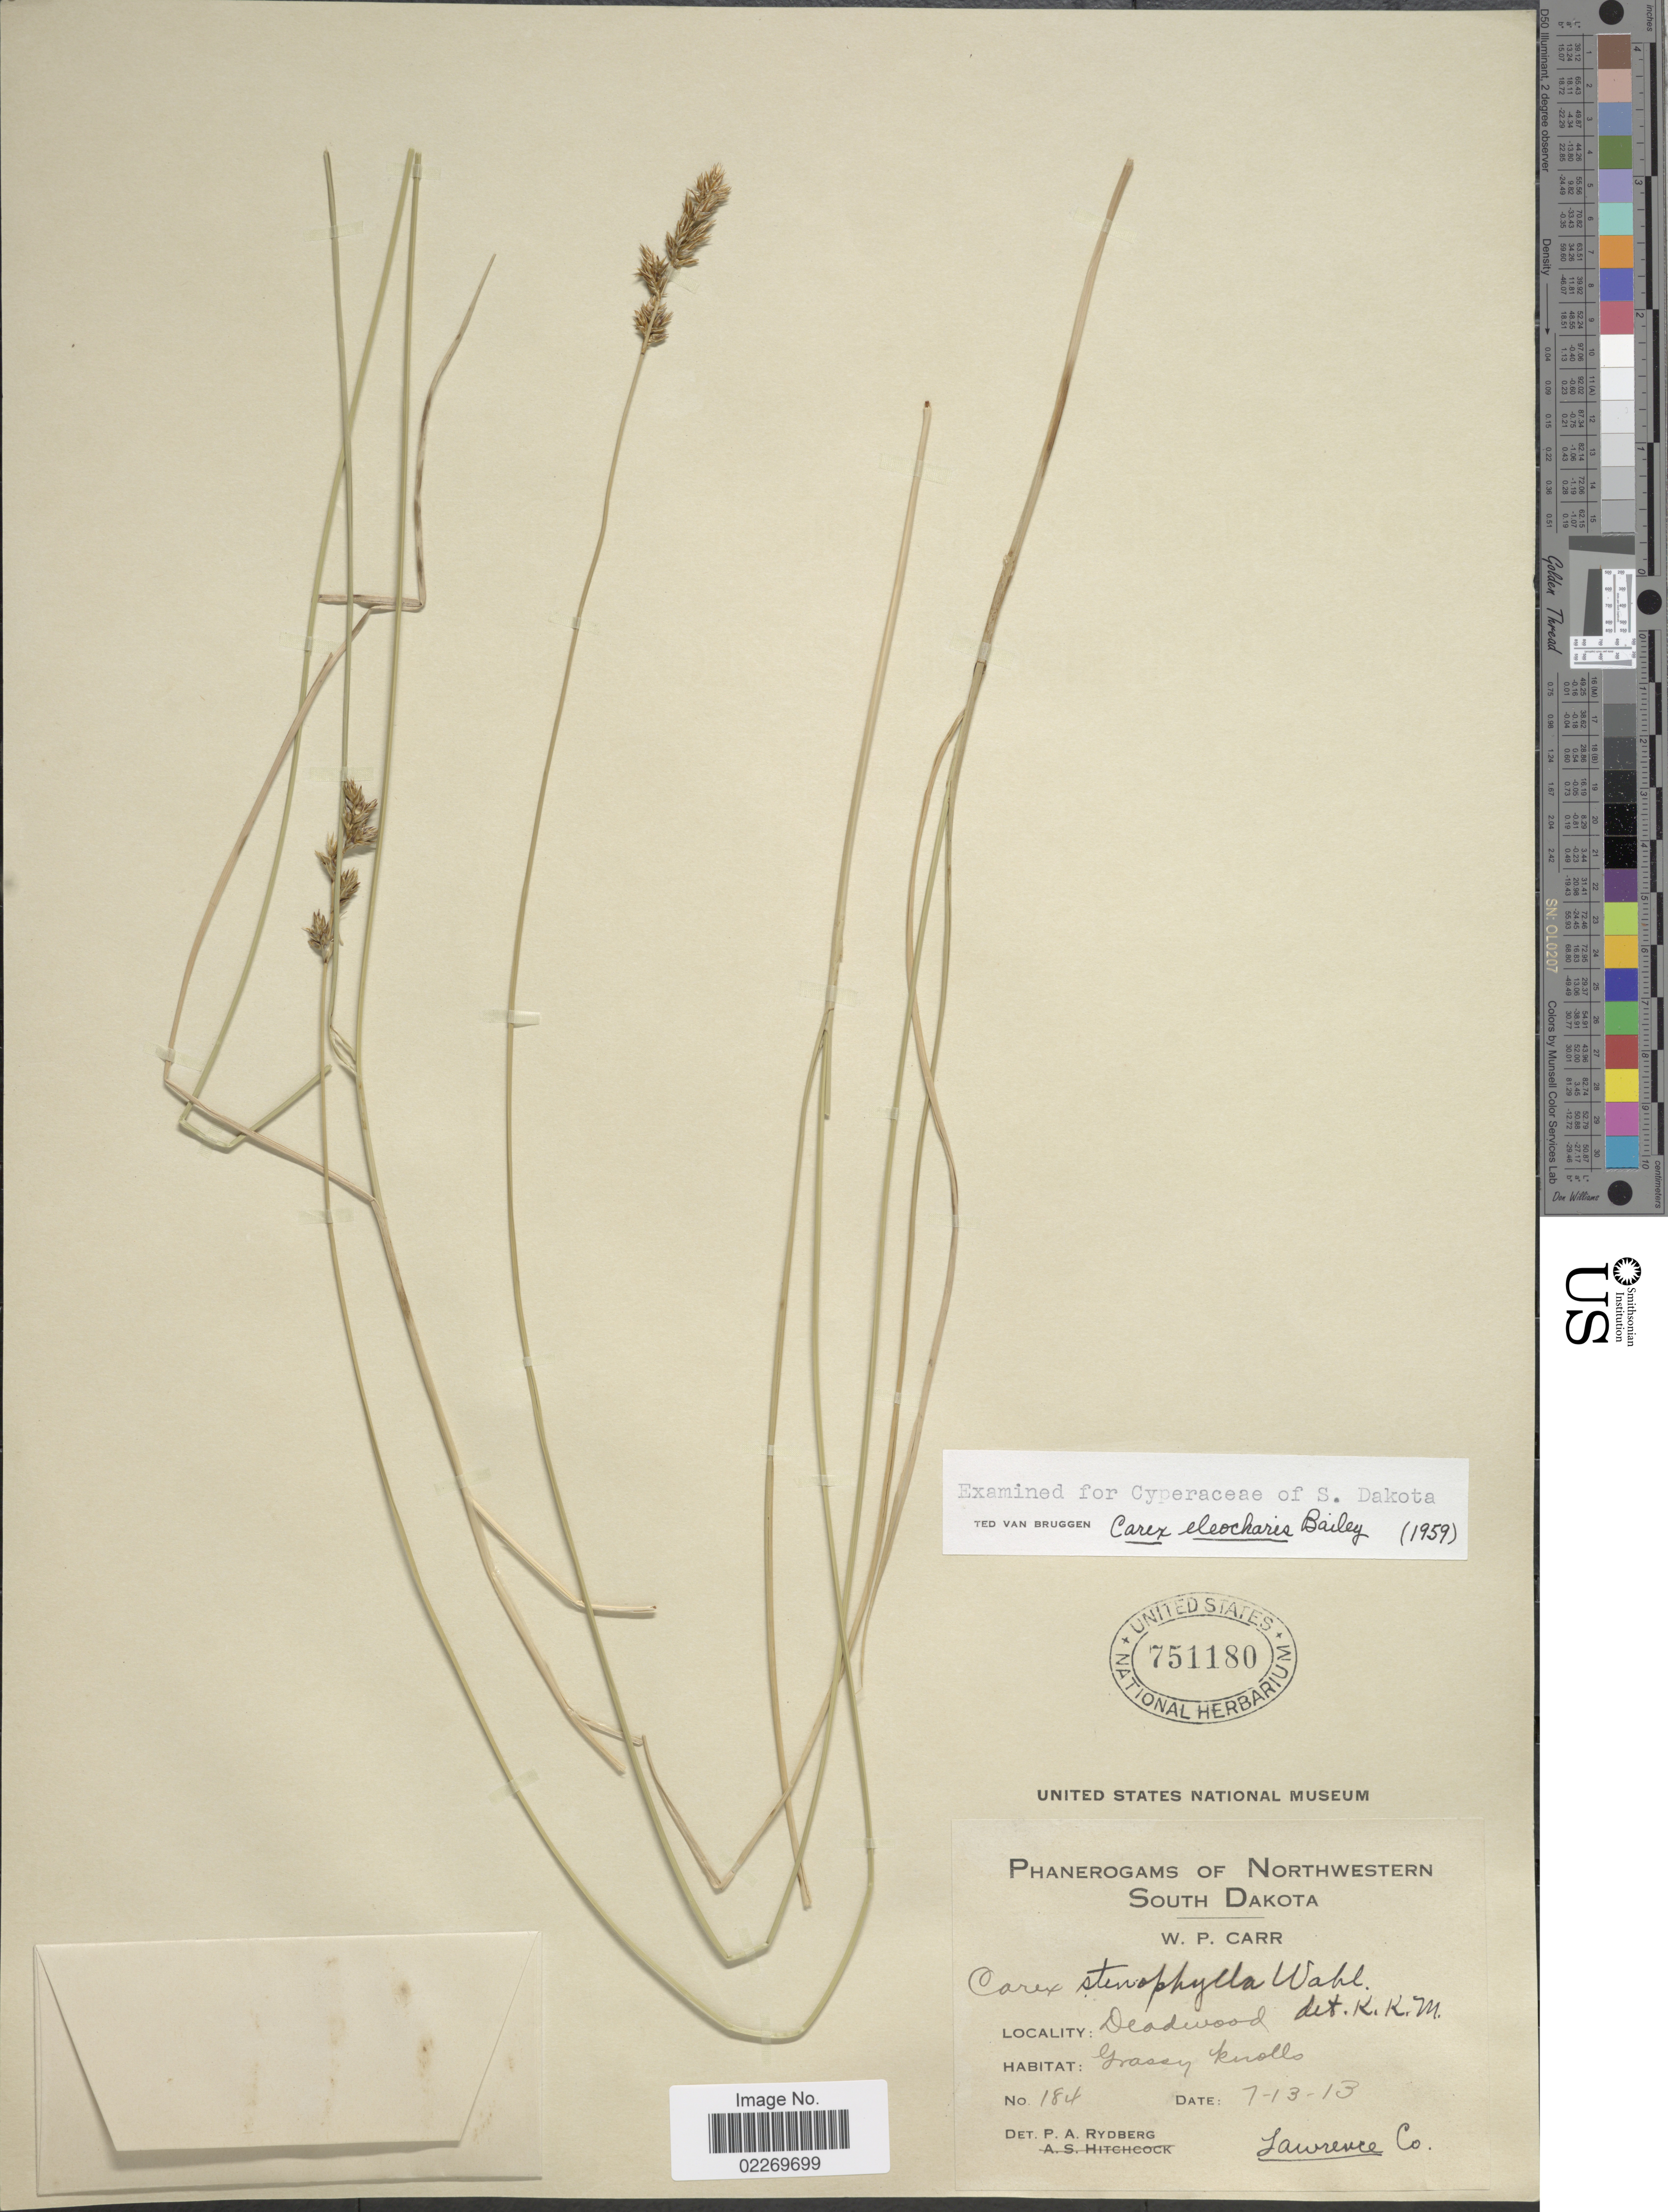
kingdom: Plantae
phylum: Tracheophyta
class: Liliopsida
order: Poales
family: Cyperaceae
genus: Carex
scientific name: Carex eleocharis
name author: L.H. Bailey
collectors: W. Carr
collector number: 184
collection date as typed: Transcribed d/m/y: 13/7/13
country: United States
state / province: South Dakota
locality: Phanerogams of Northwestern South Dakota. Deadwood. Grassy knolls. Lawrence Co.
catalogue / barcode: US 751180